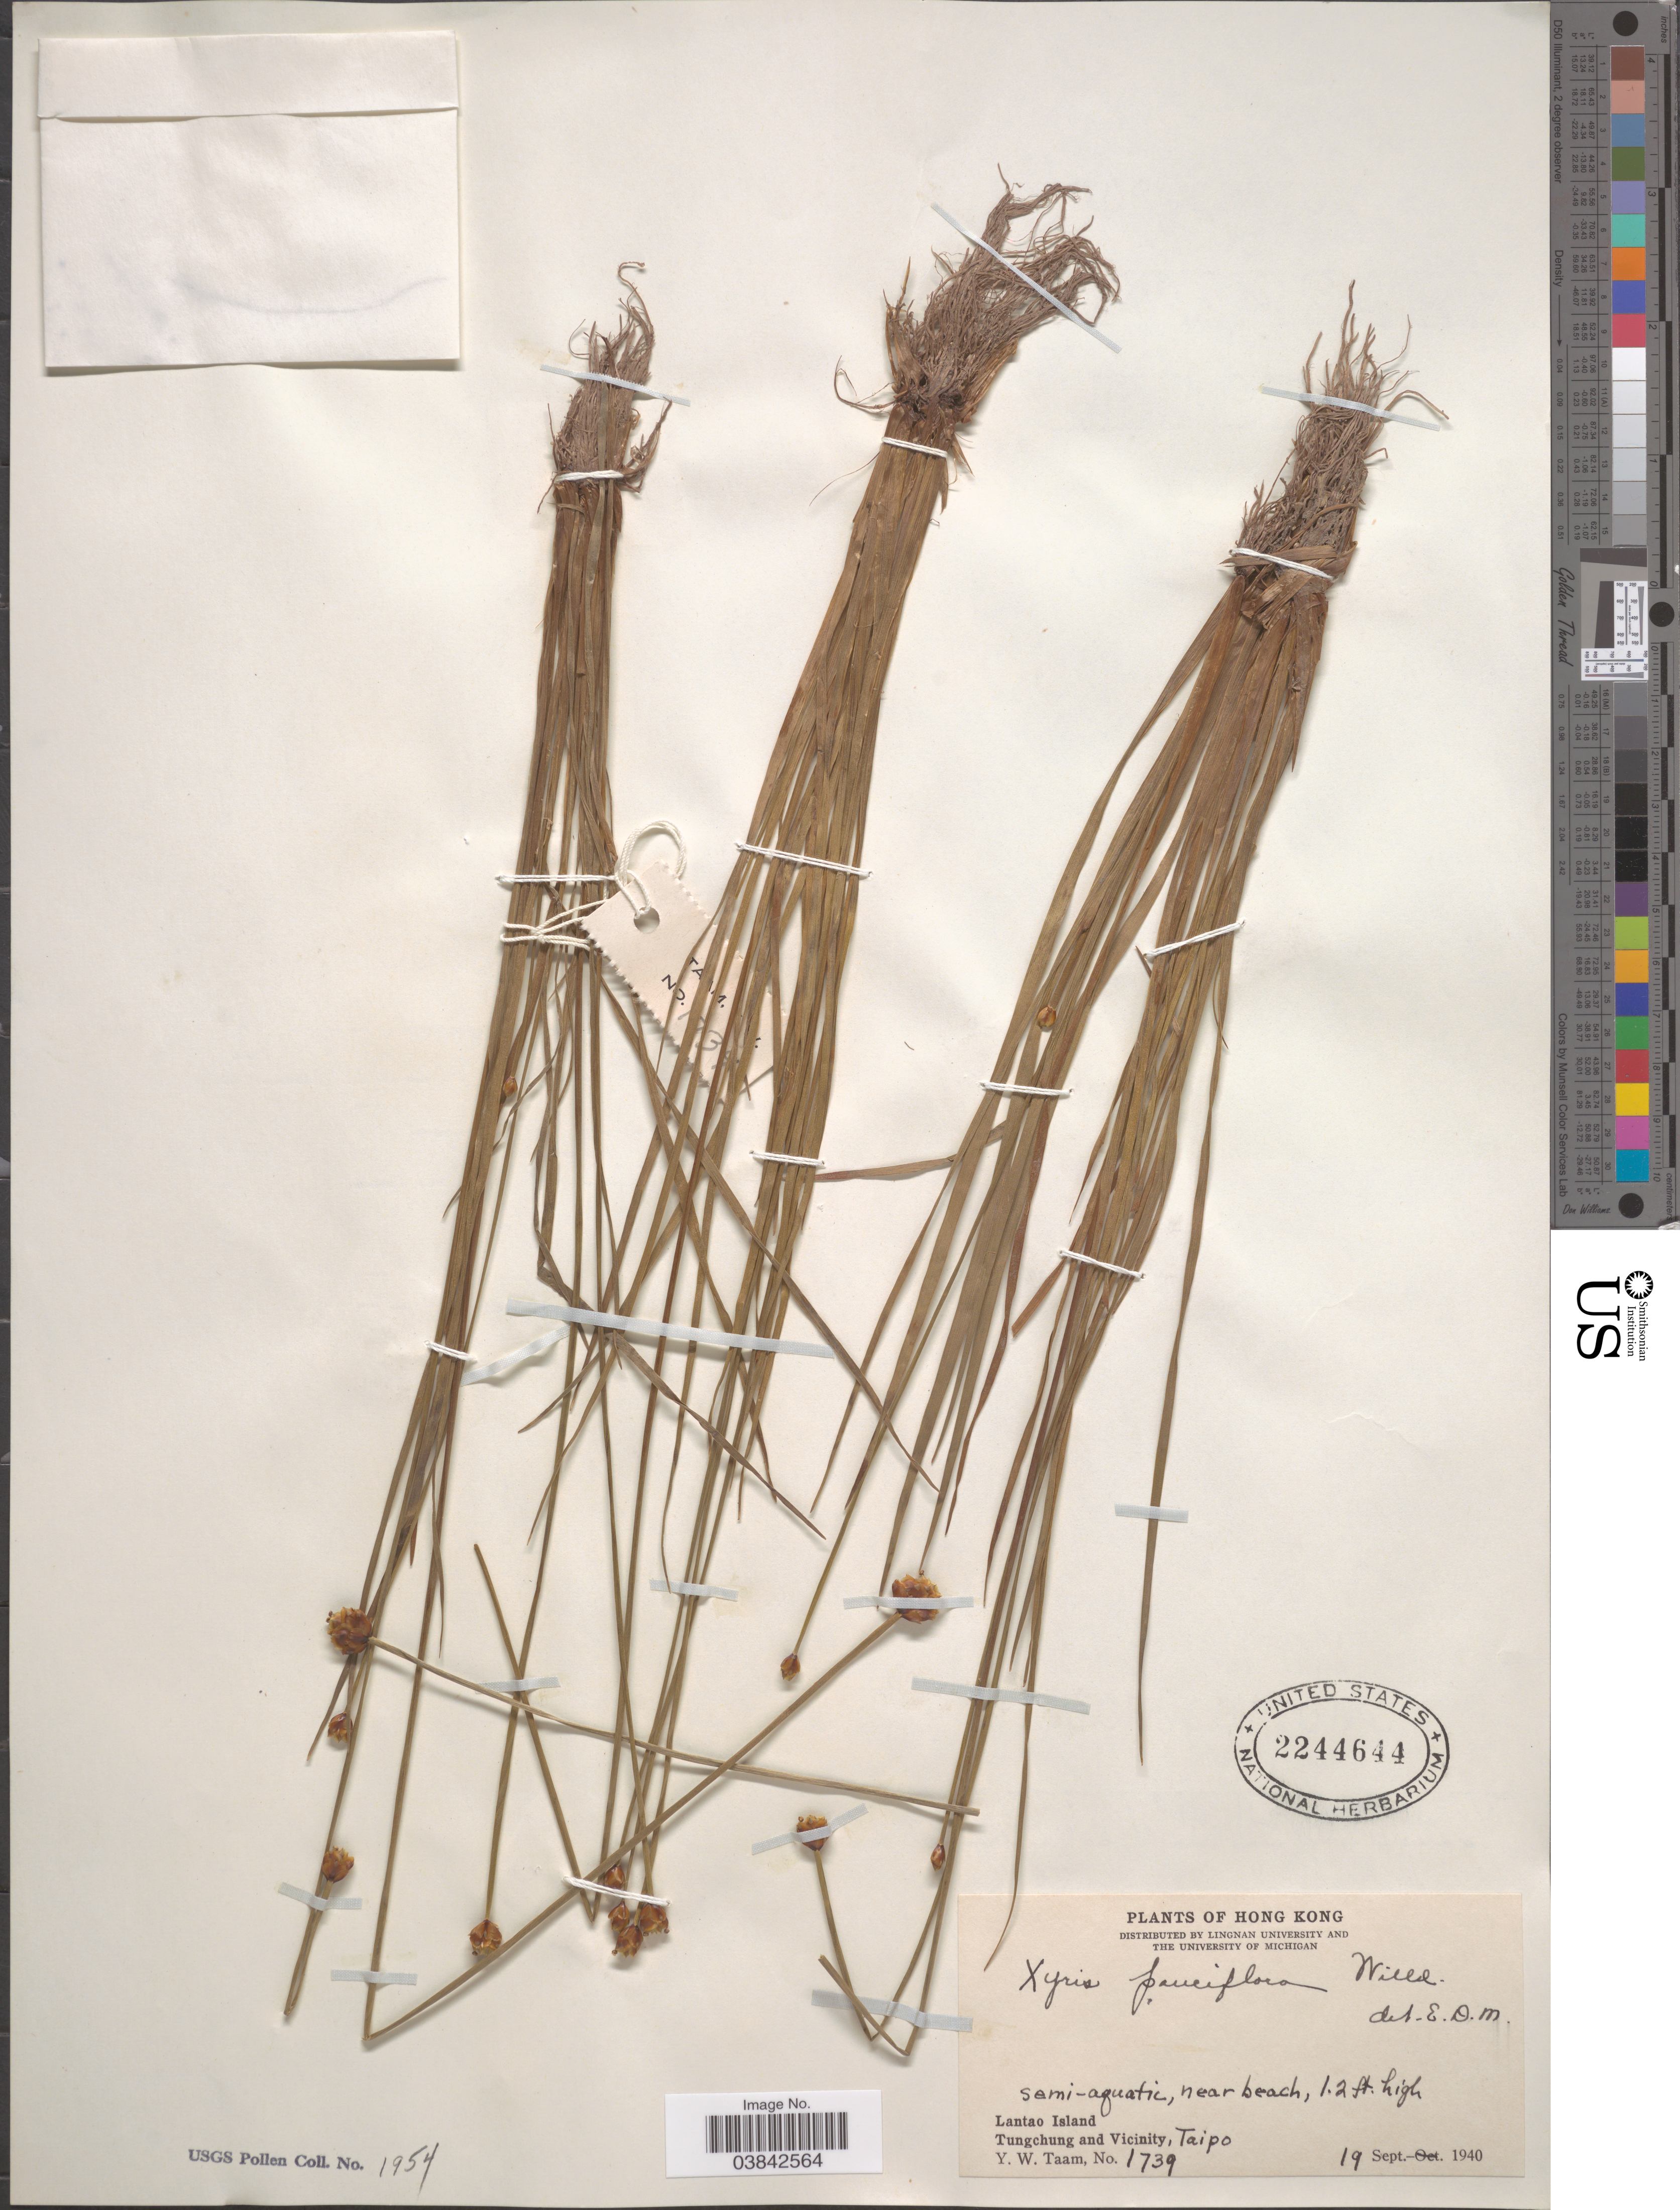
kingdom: Plantae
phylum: Tracheophyta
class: Liliopsida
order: Poales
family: Xyridaceae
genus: Xyris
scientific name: Xyris pauciflora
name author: Willd.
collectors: Y. W. Taam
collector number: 1739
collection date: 1940-09-19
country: China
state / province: Hong Kong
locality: Lantao Island. Tungchung and Vicinity, Taipo.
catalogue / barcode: US 2244644